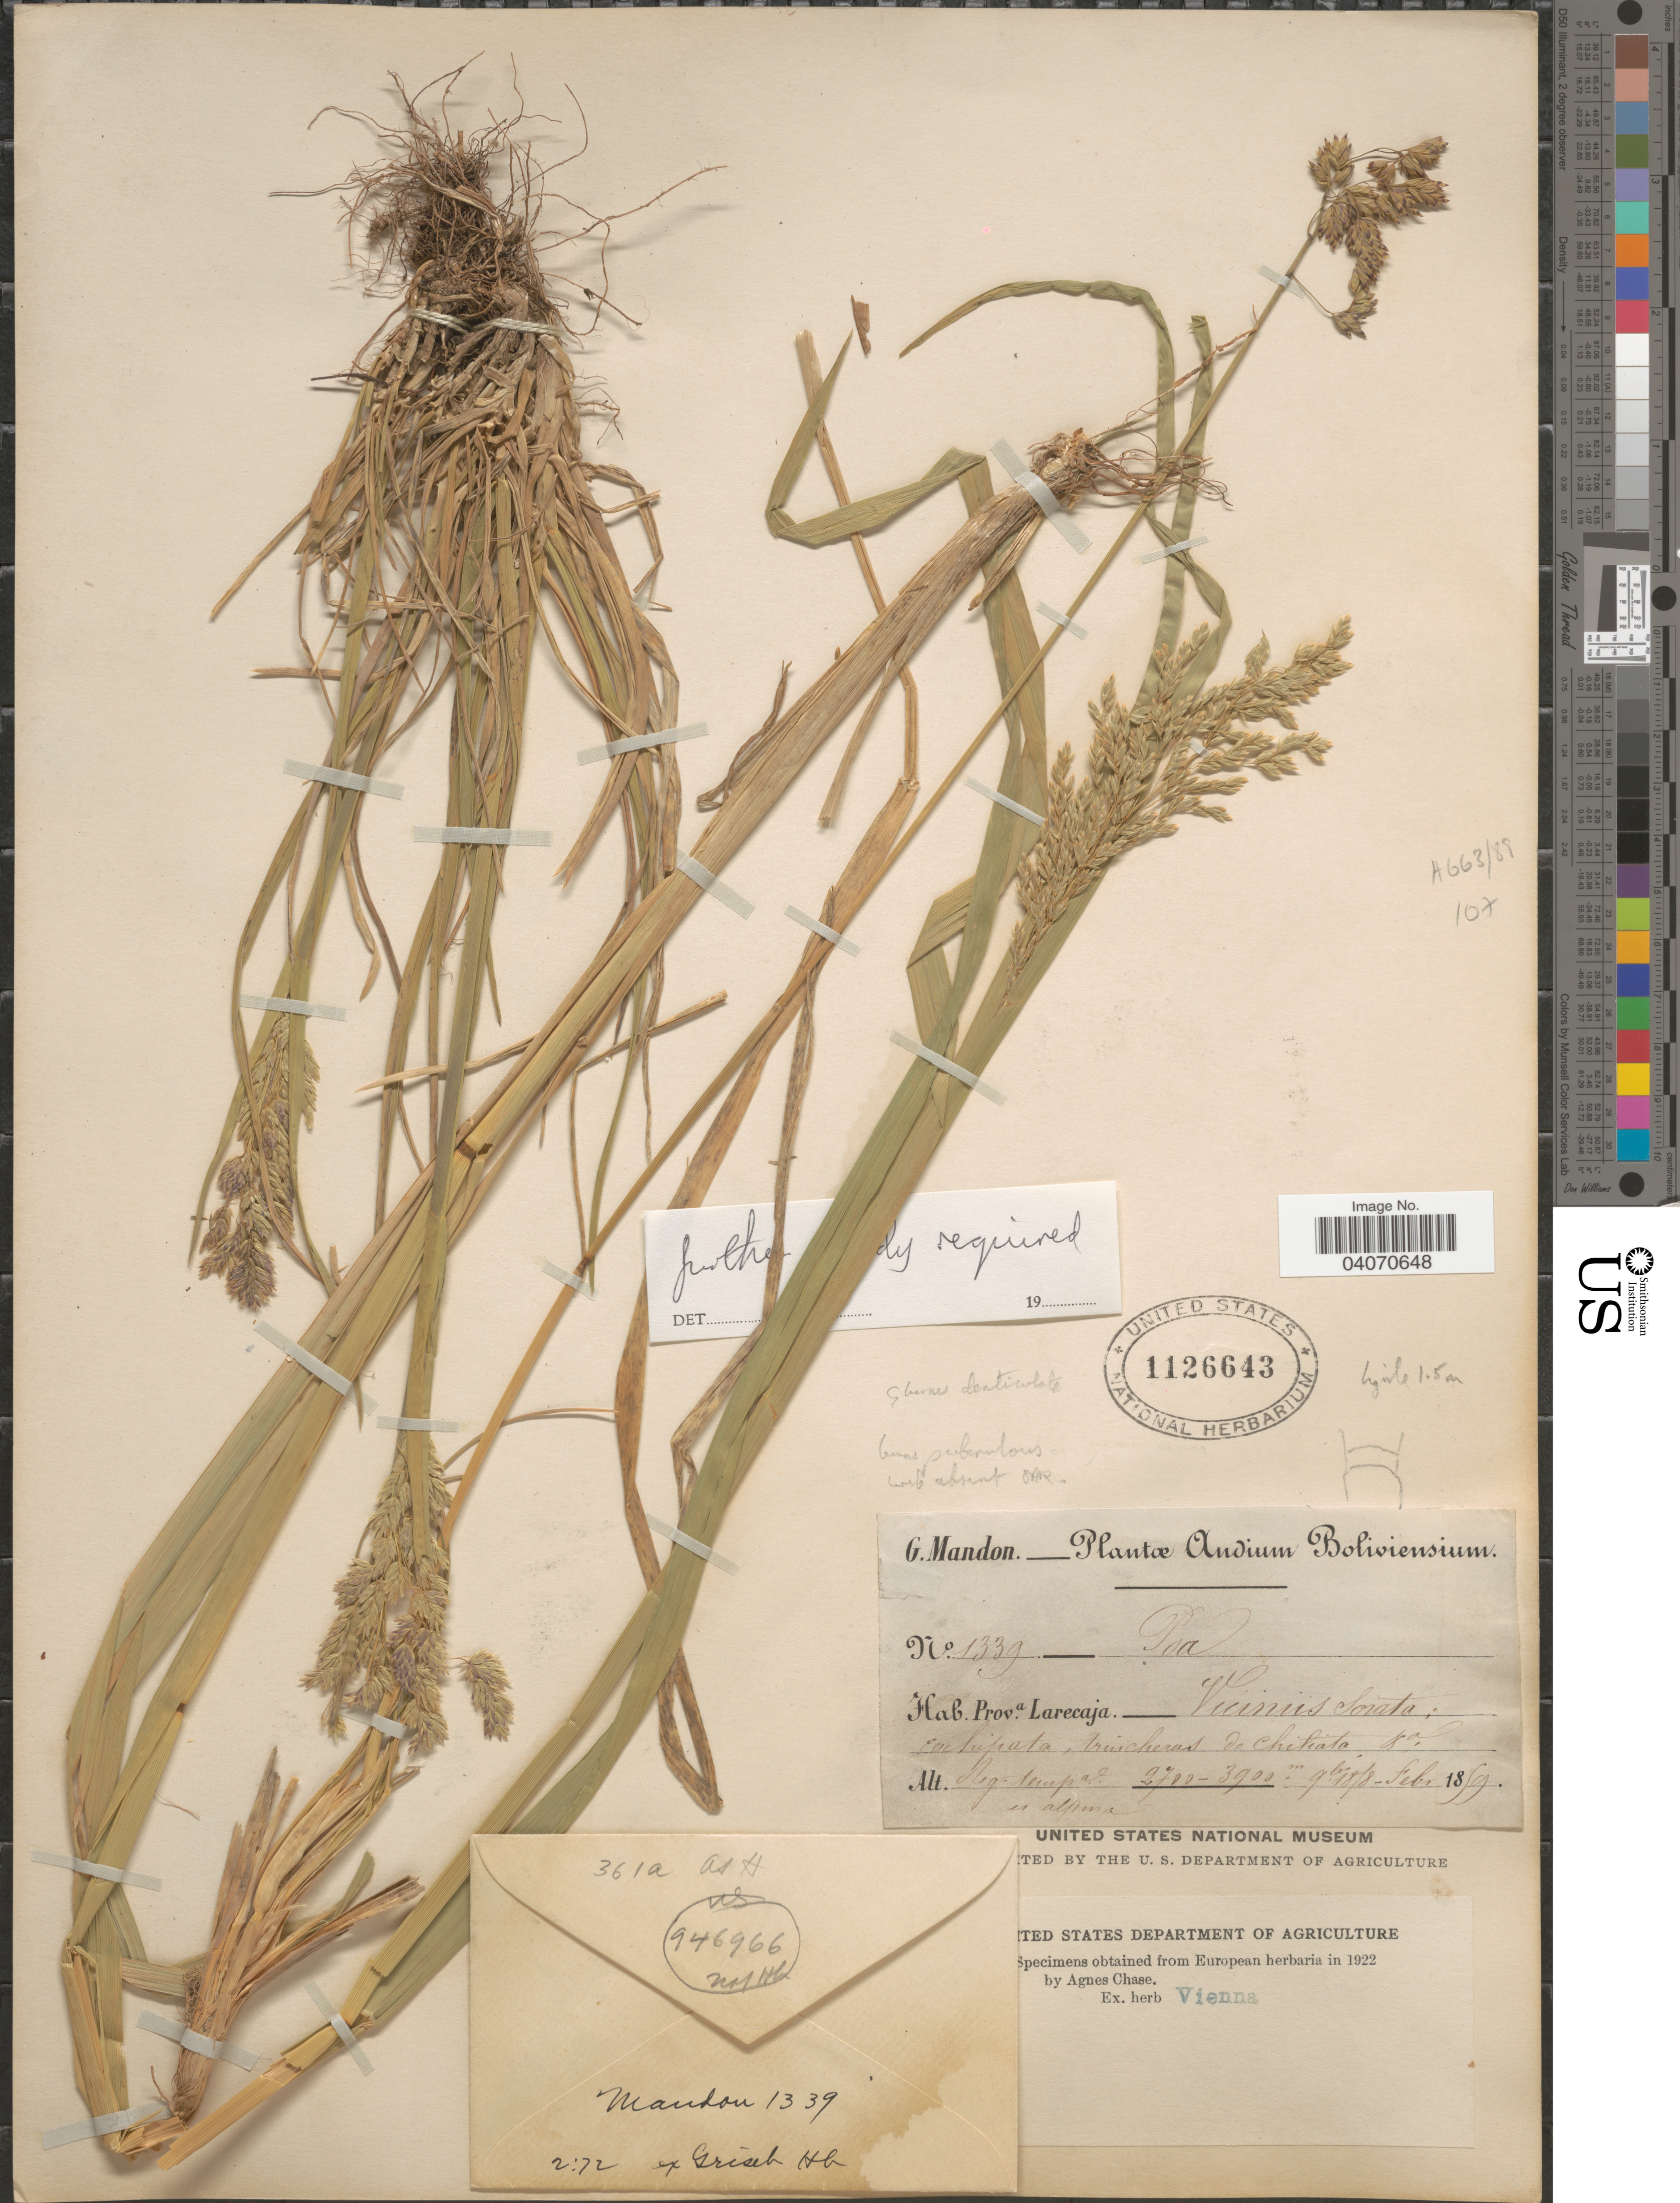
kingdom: Plantae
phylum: Tracheophyta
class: Liliopsida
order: Poales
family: Poaceae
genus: Poa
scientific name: Poa horridula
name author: Pilg.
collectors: G. Mandon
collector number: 1339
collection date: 1878-09/1879-02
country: Bolivia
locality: Andium Boliviensium. Prova. Larecaja. - Viciniis Sorata; Cochipata , trincheras de Chiliata.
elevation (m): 2700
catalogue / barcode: US 1126643